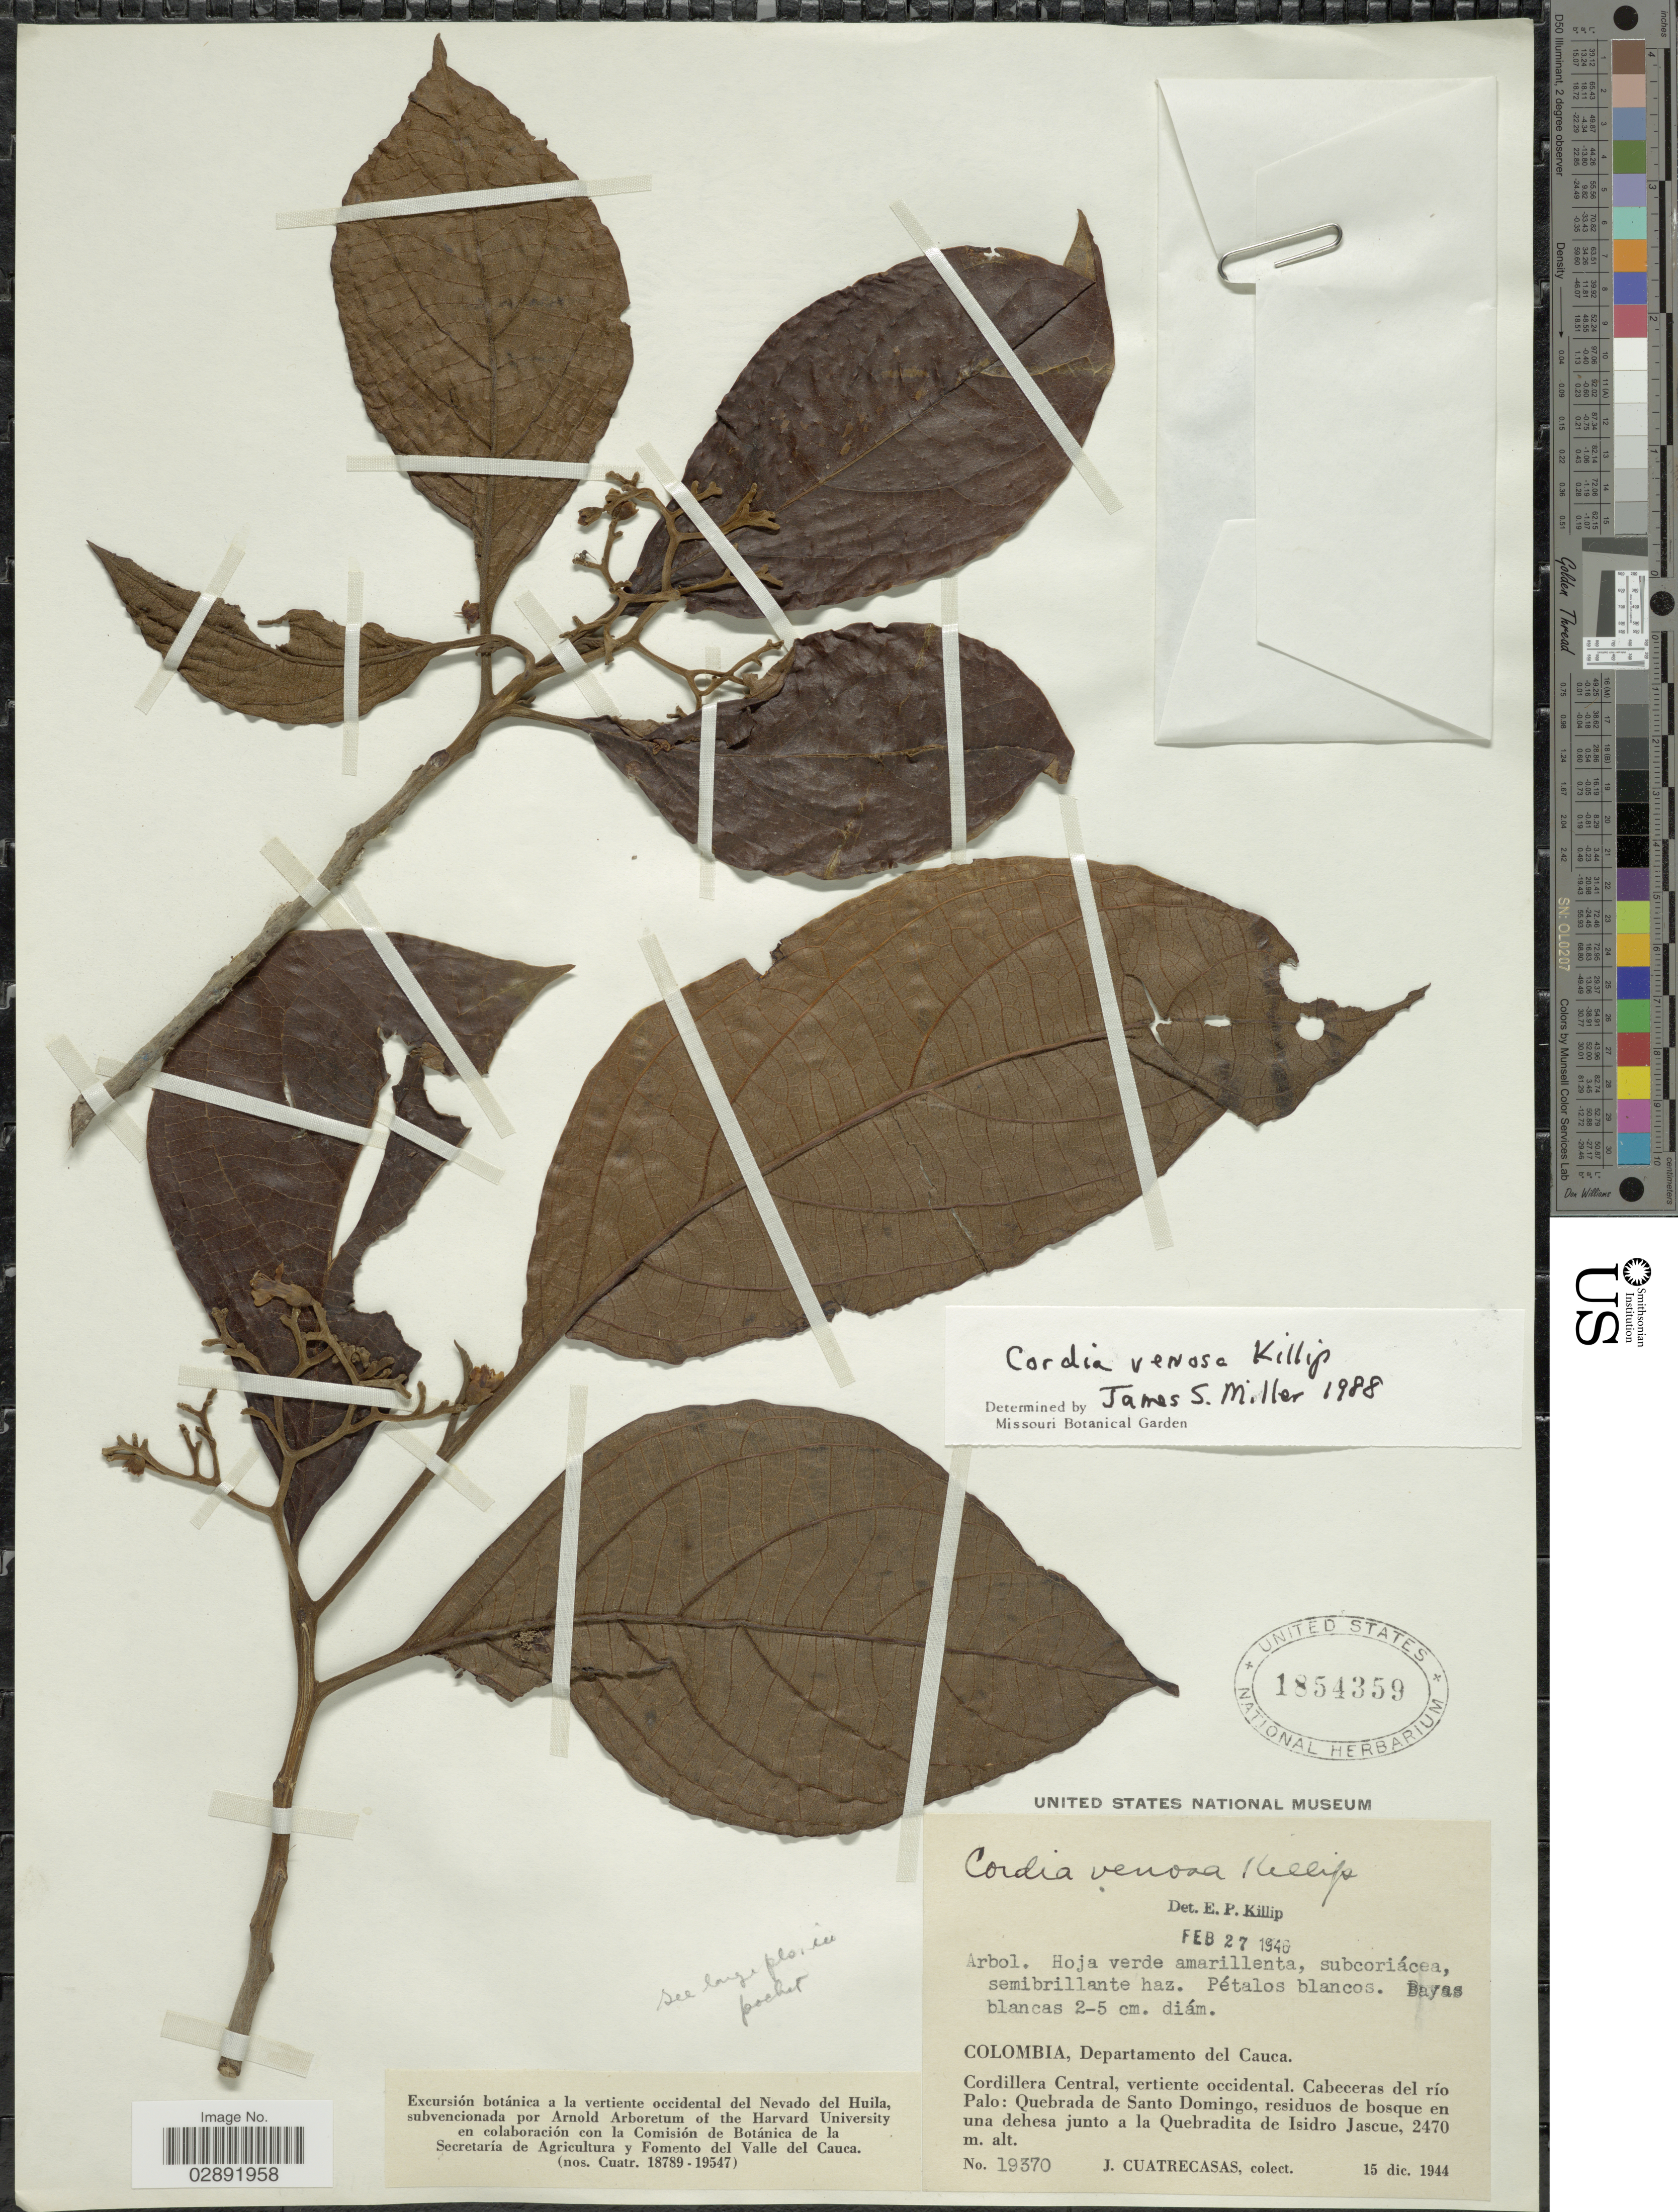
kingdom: Plantae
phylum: Tracheophyta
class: Magnoliopsida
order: Boraginales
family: Cordiaceae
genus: Cordia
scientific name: Cordia venosa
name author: Killip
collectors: J. Cuatrecasas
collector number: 19370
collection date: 1944-12-15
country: Colombia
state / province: Cauca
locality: Departamento del Cauca. Cordillera Central, vertiente occidental. Cabeceras del río Palo: Quebrada de Santo Domingo, residuos de bosque en una dehesa junto a la Quebradita de Isidro Jascue.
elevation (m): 2470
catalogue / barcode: US 1854359